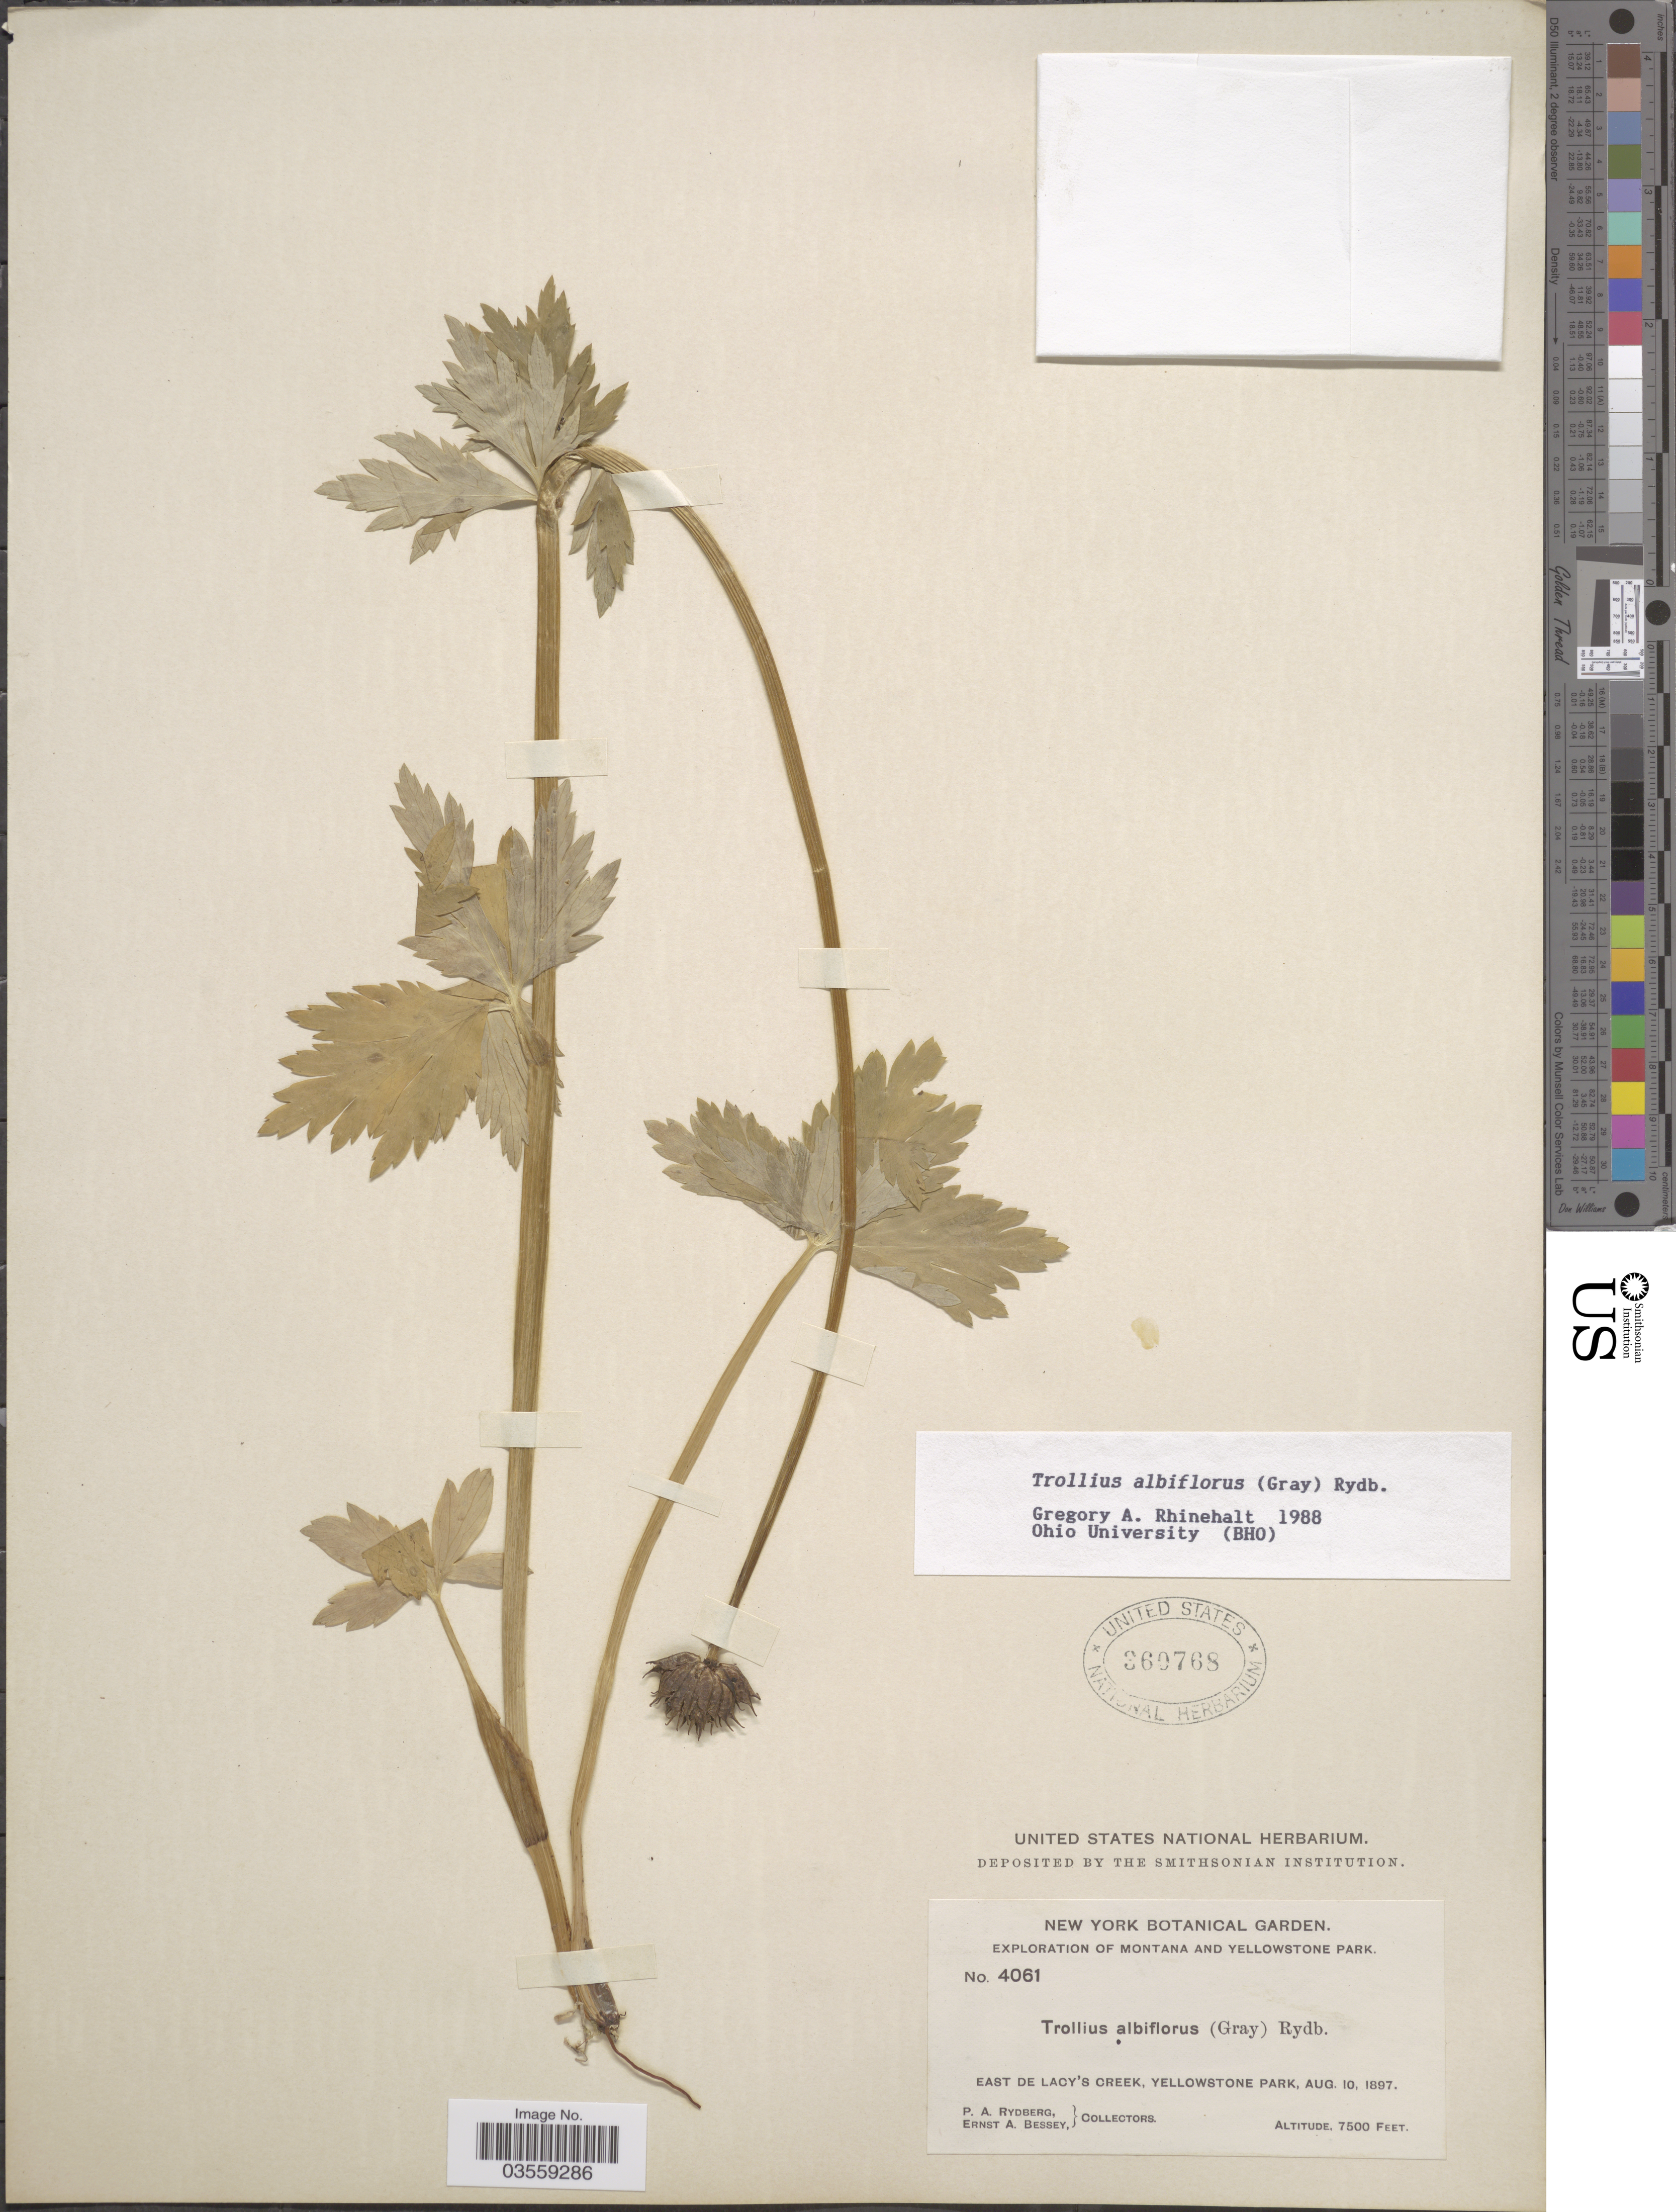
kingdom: Plantae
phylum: Tracheophyta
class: Magnoliopsida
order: Ranunculales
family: Ranunculaceae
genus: Trollius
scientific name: Trollius albiflorus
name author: (A. Gray) Rydb.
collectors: P. A. Rydberg & E. A. Bessey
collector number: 4061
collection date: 1897-08-10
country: United States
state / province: Wyoming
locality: Yellowstone Park. East de Lacy's Creek.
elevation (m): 2286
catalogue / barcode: US 360768